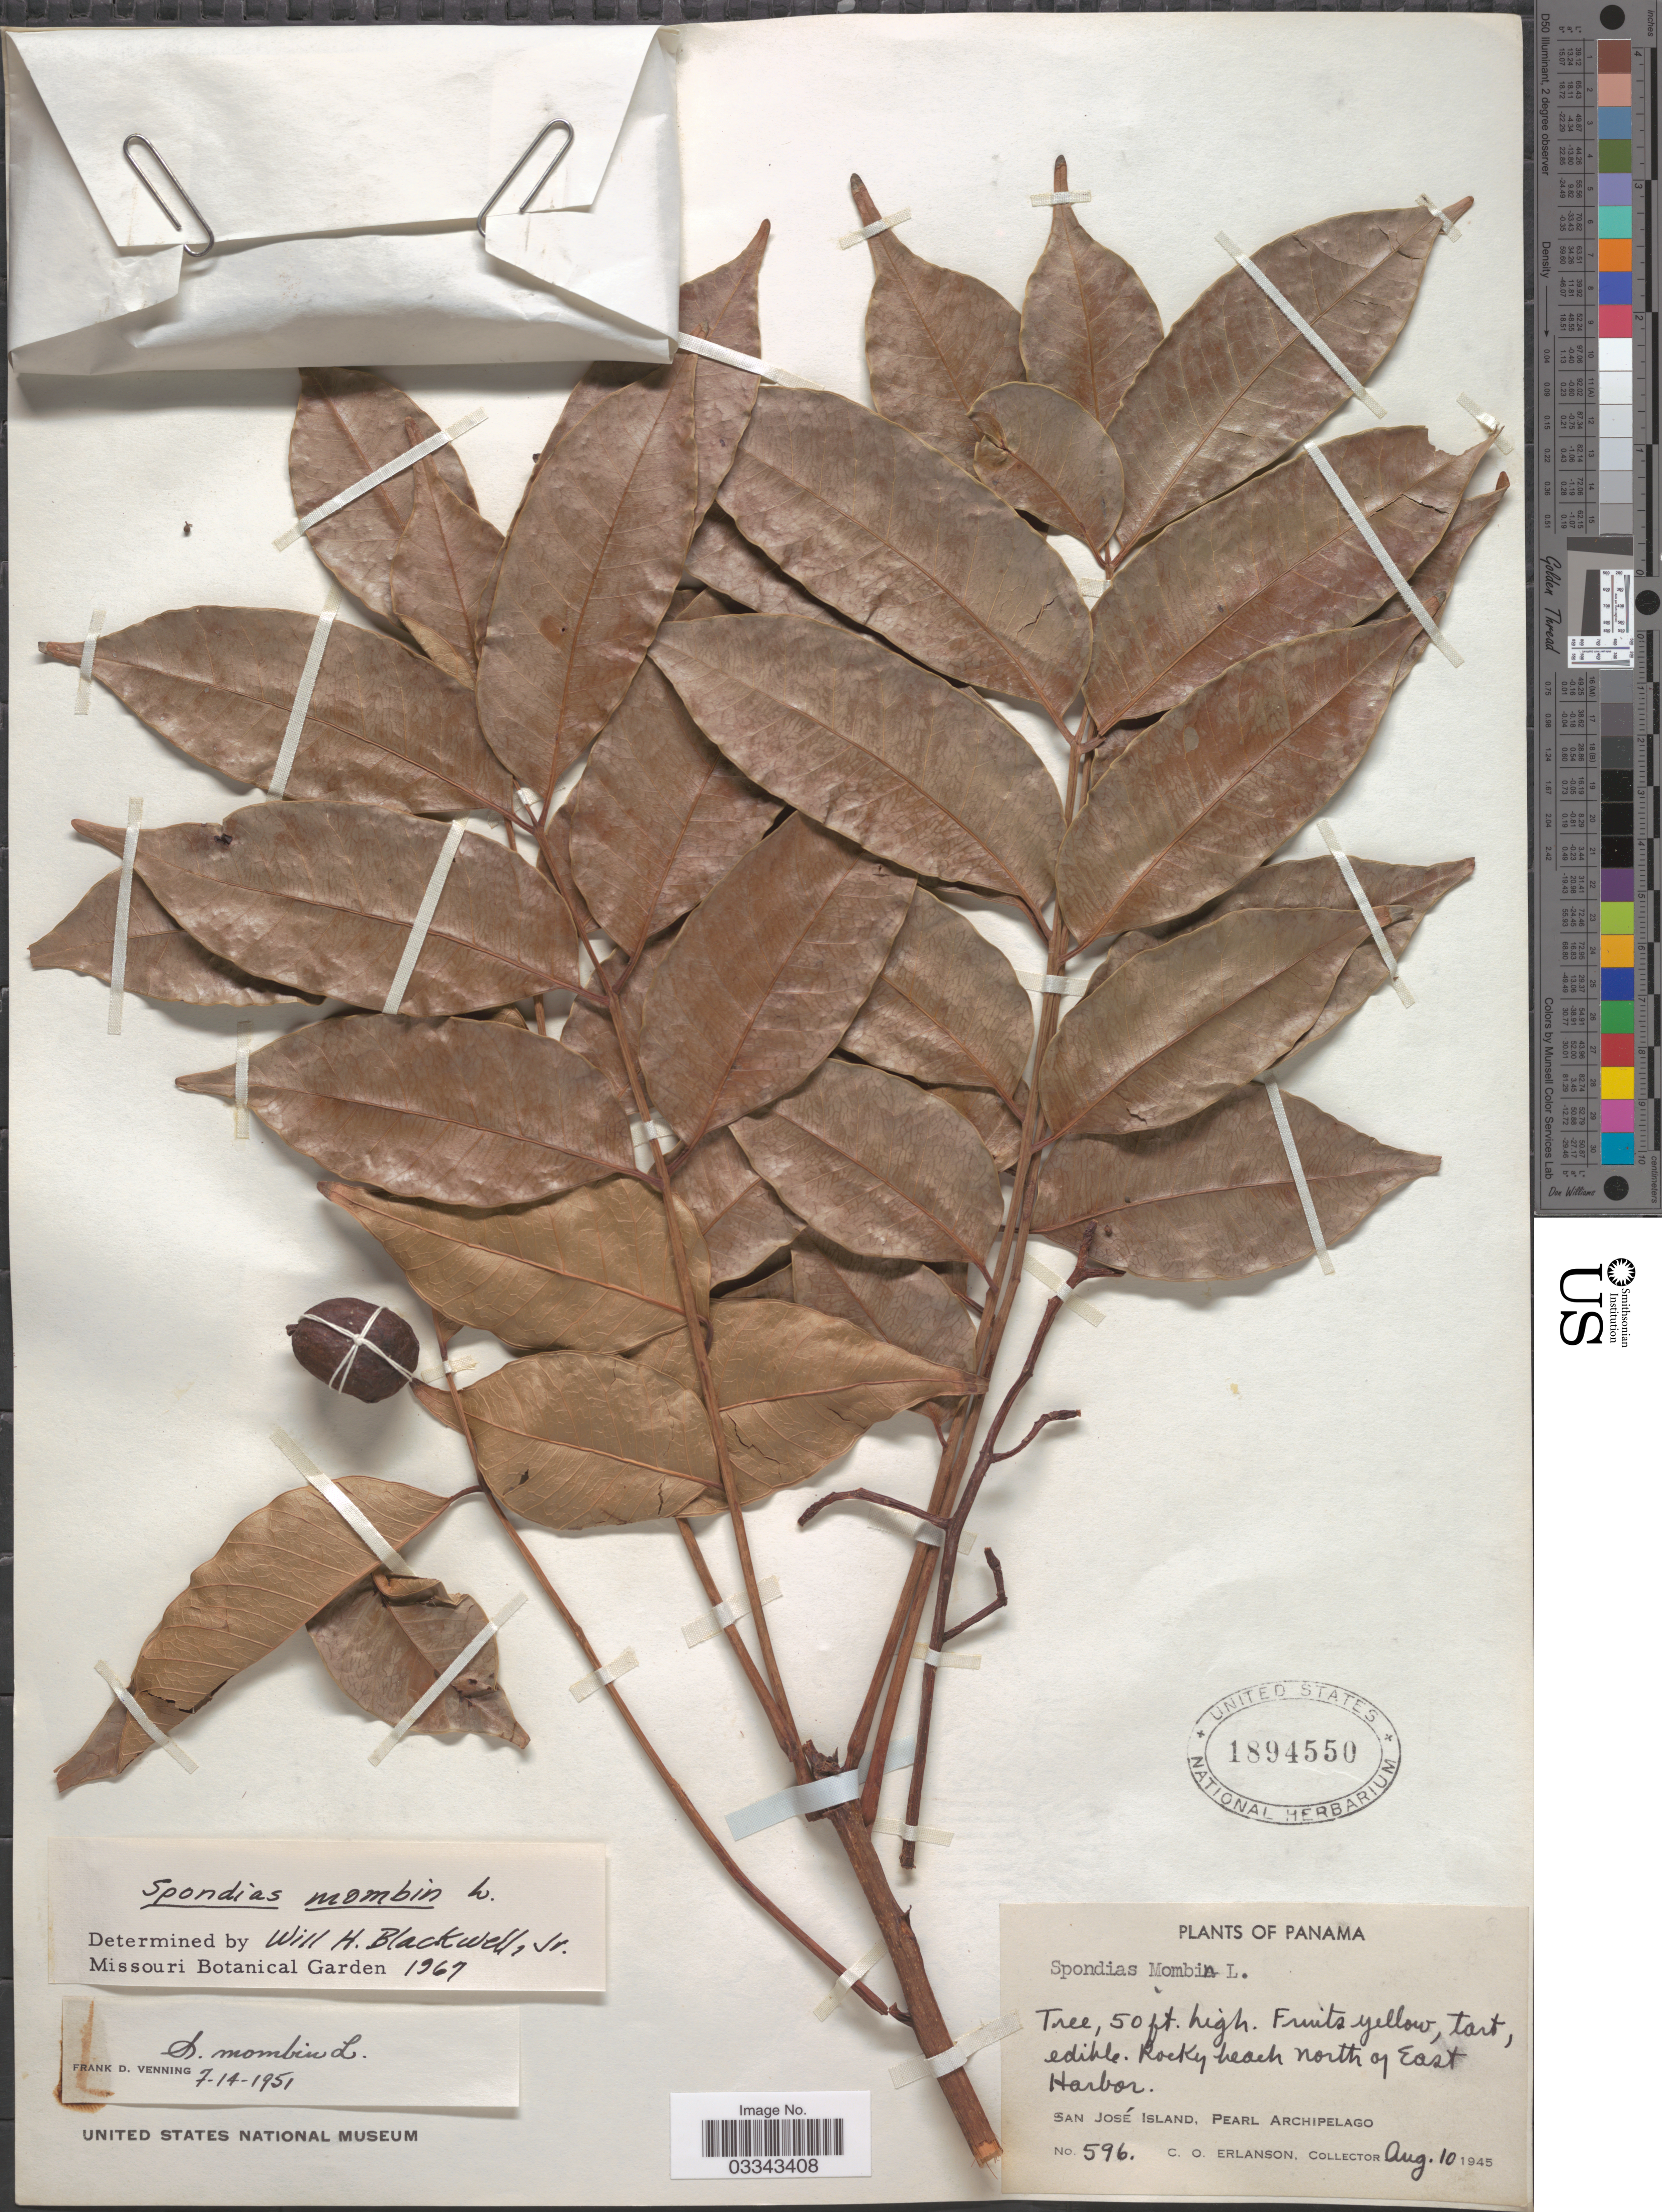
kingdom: Plantae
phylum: Tracheophyta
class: Magnoliopsida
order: Sapindales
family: Anacardiaceae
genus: Spondias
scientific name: Spondias mombin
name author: L.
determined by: Mitchell, John D.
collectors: C. O. Erlanson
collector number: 596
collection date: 1945-08-10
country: Panama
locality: Rocky beach north of East Harbor. San José Island, Pearl Archipelago.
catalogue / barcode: US 1894550